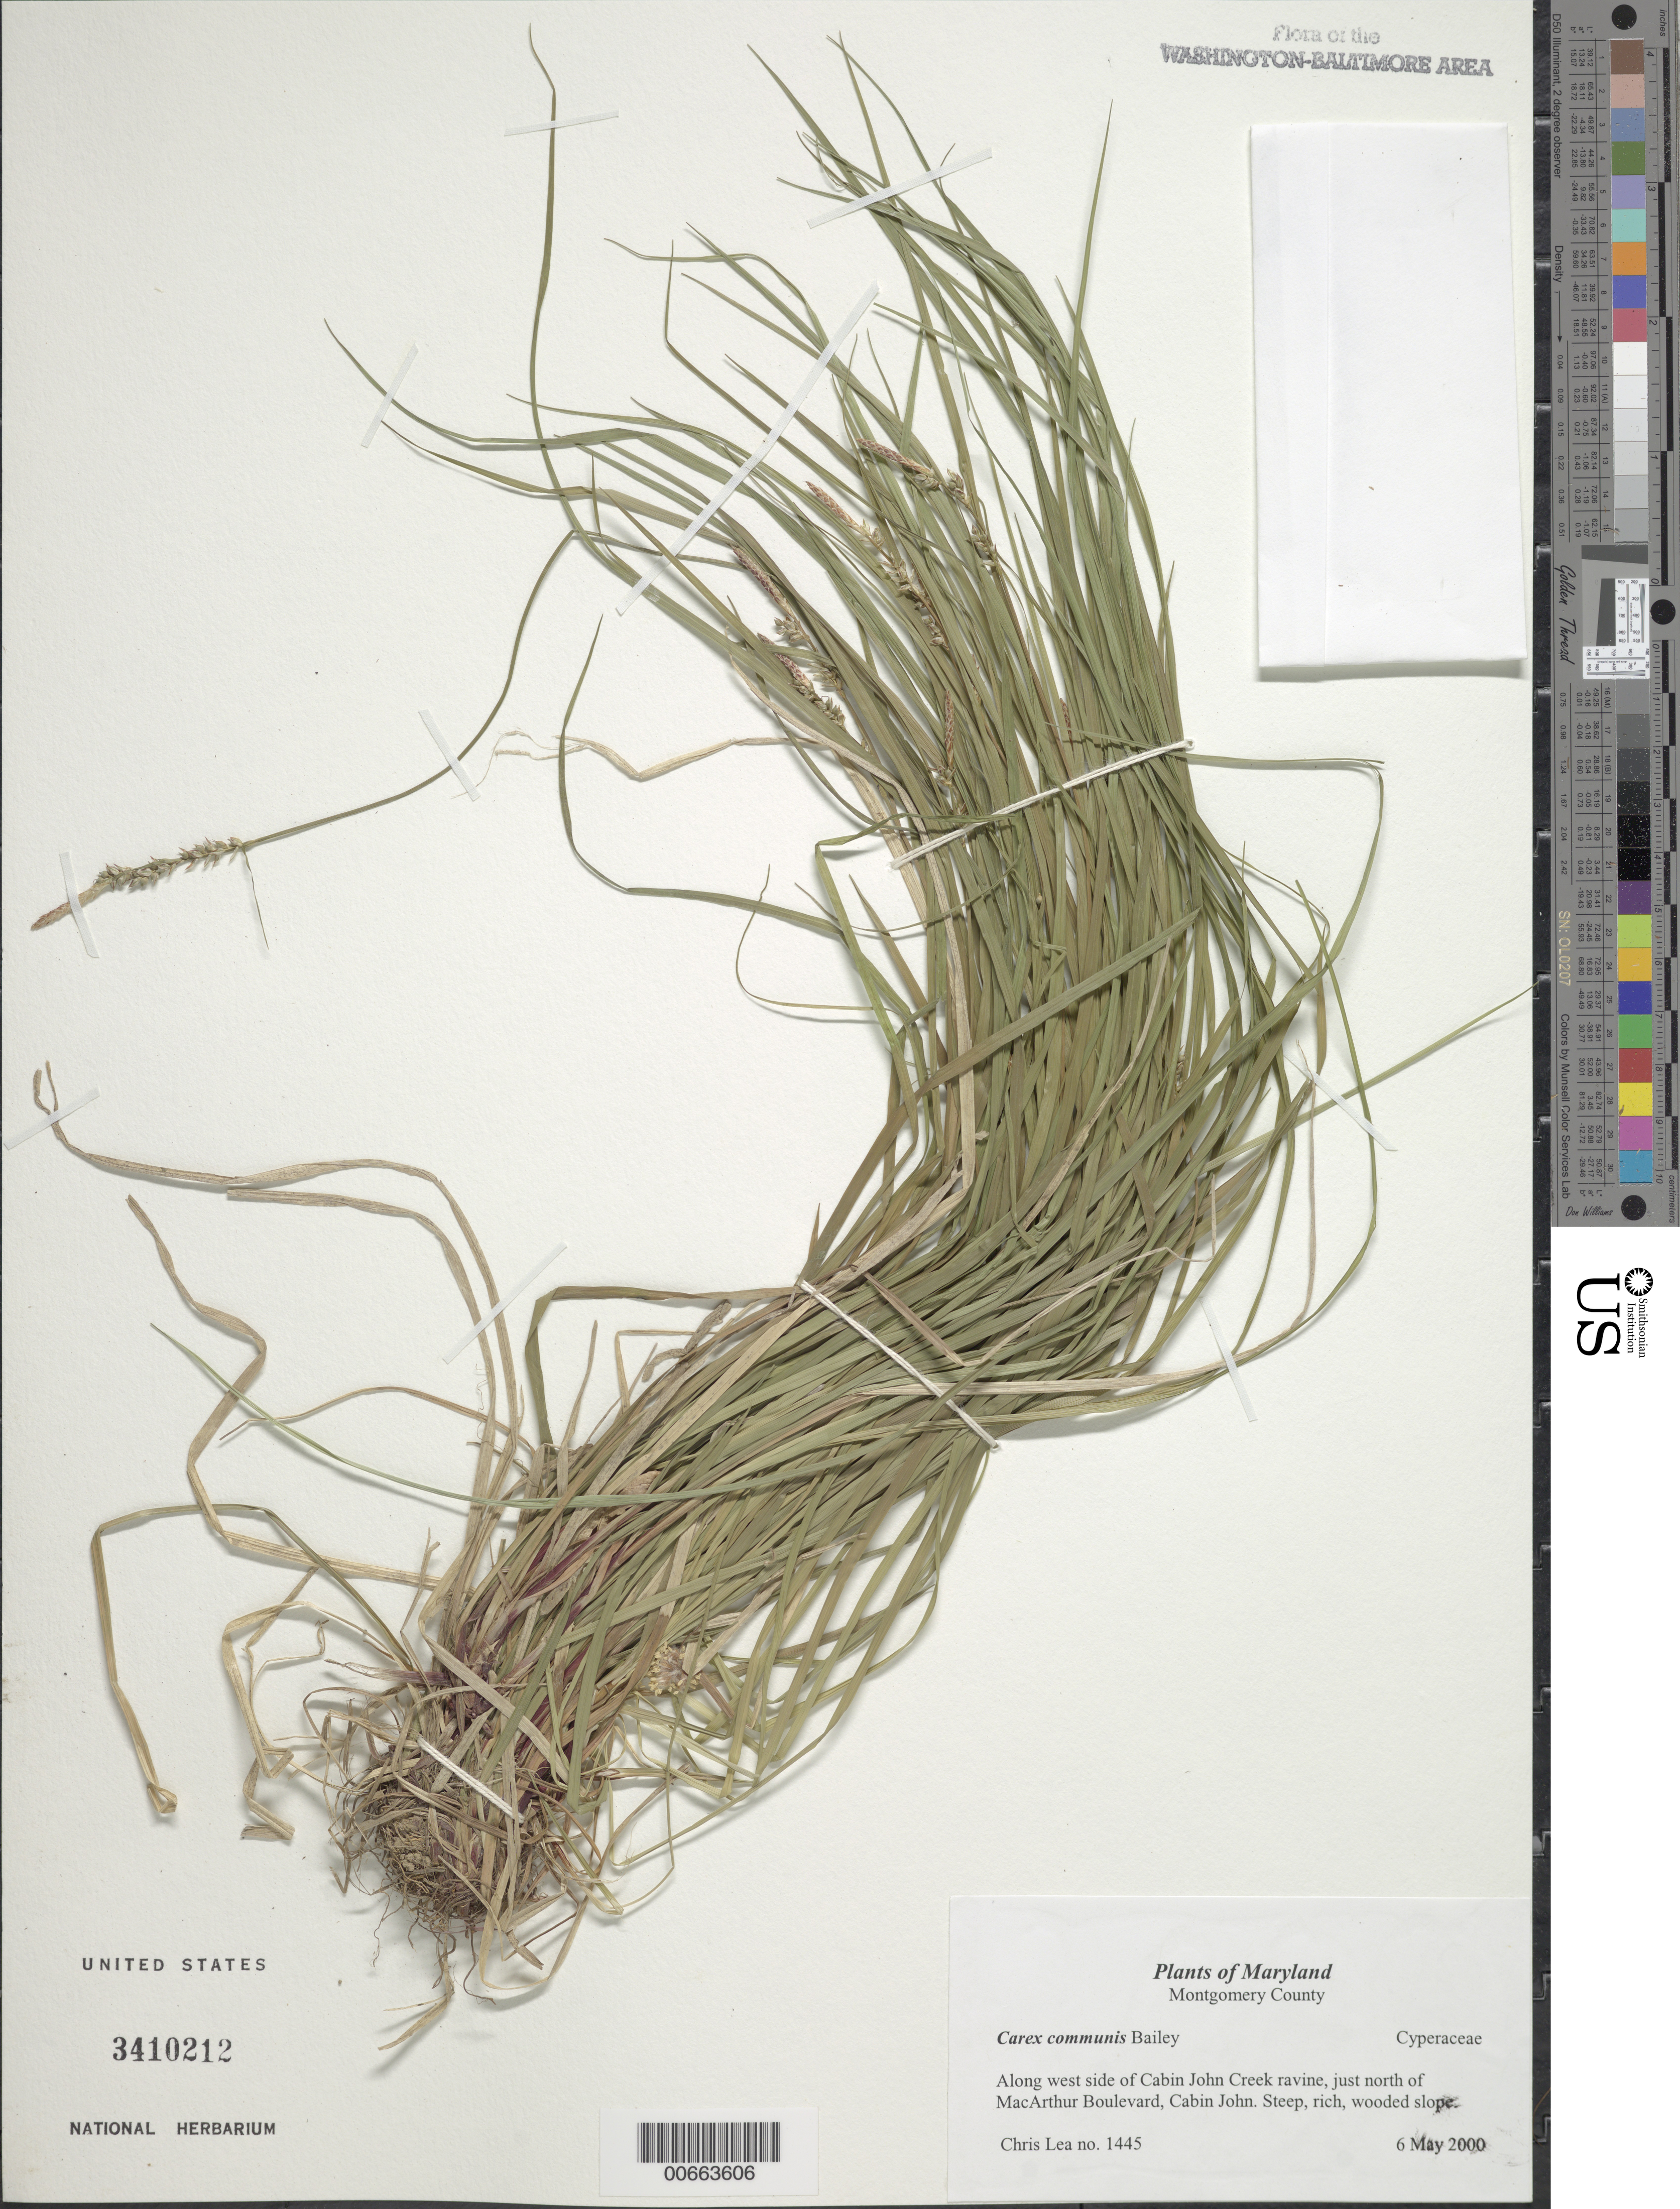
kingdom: Plantae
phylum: Tracheophyta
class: Liliopsida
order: Poales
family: Cyperaceae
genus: Carex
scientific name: Carex communis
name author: L.H. Bailey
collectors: C. Lea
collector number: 1445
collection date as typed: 06 May 2000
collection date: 2000-05-06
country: United States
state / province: Maryland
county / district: Montgomery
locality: Along west side of Cabin John Creek ravine, just north of MacArthur Boulevard, Cabin John.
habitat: Steep, rich, wooded slope.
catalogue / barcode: US 3410212